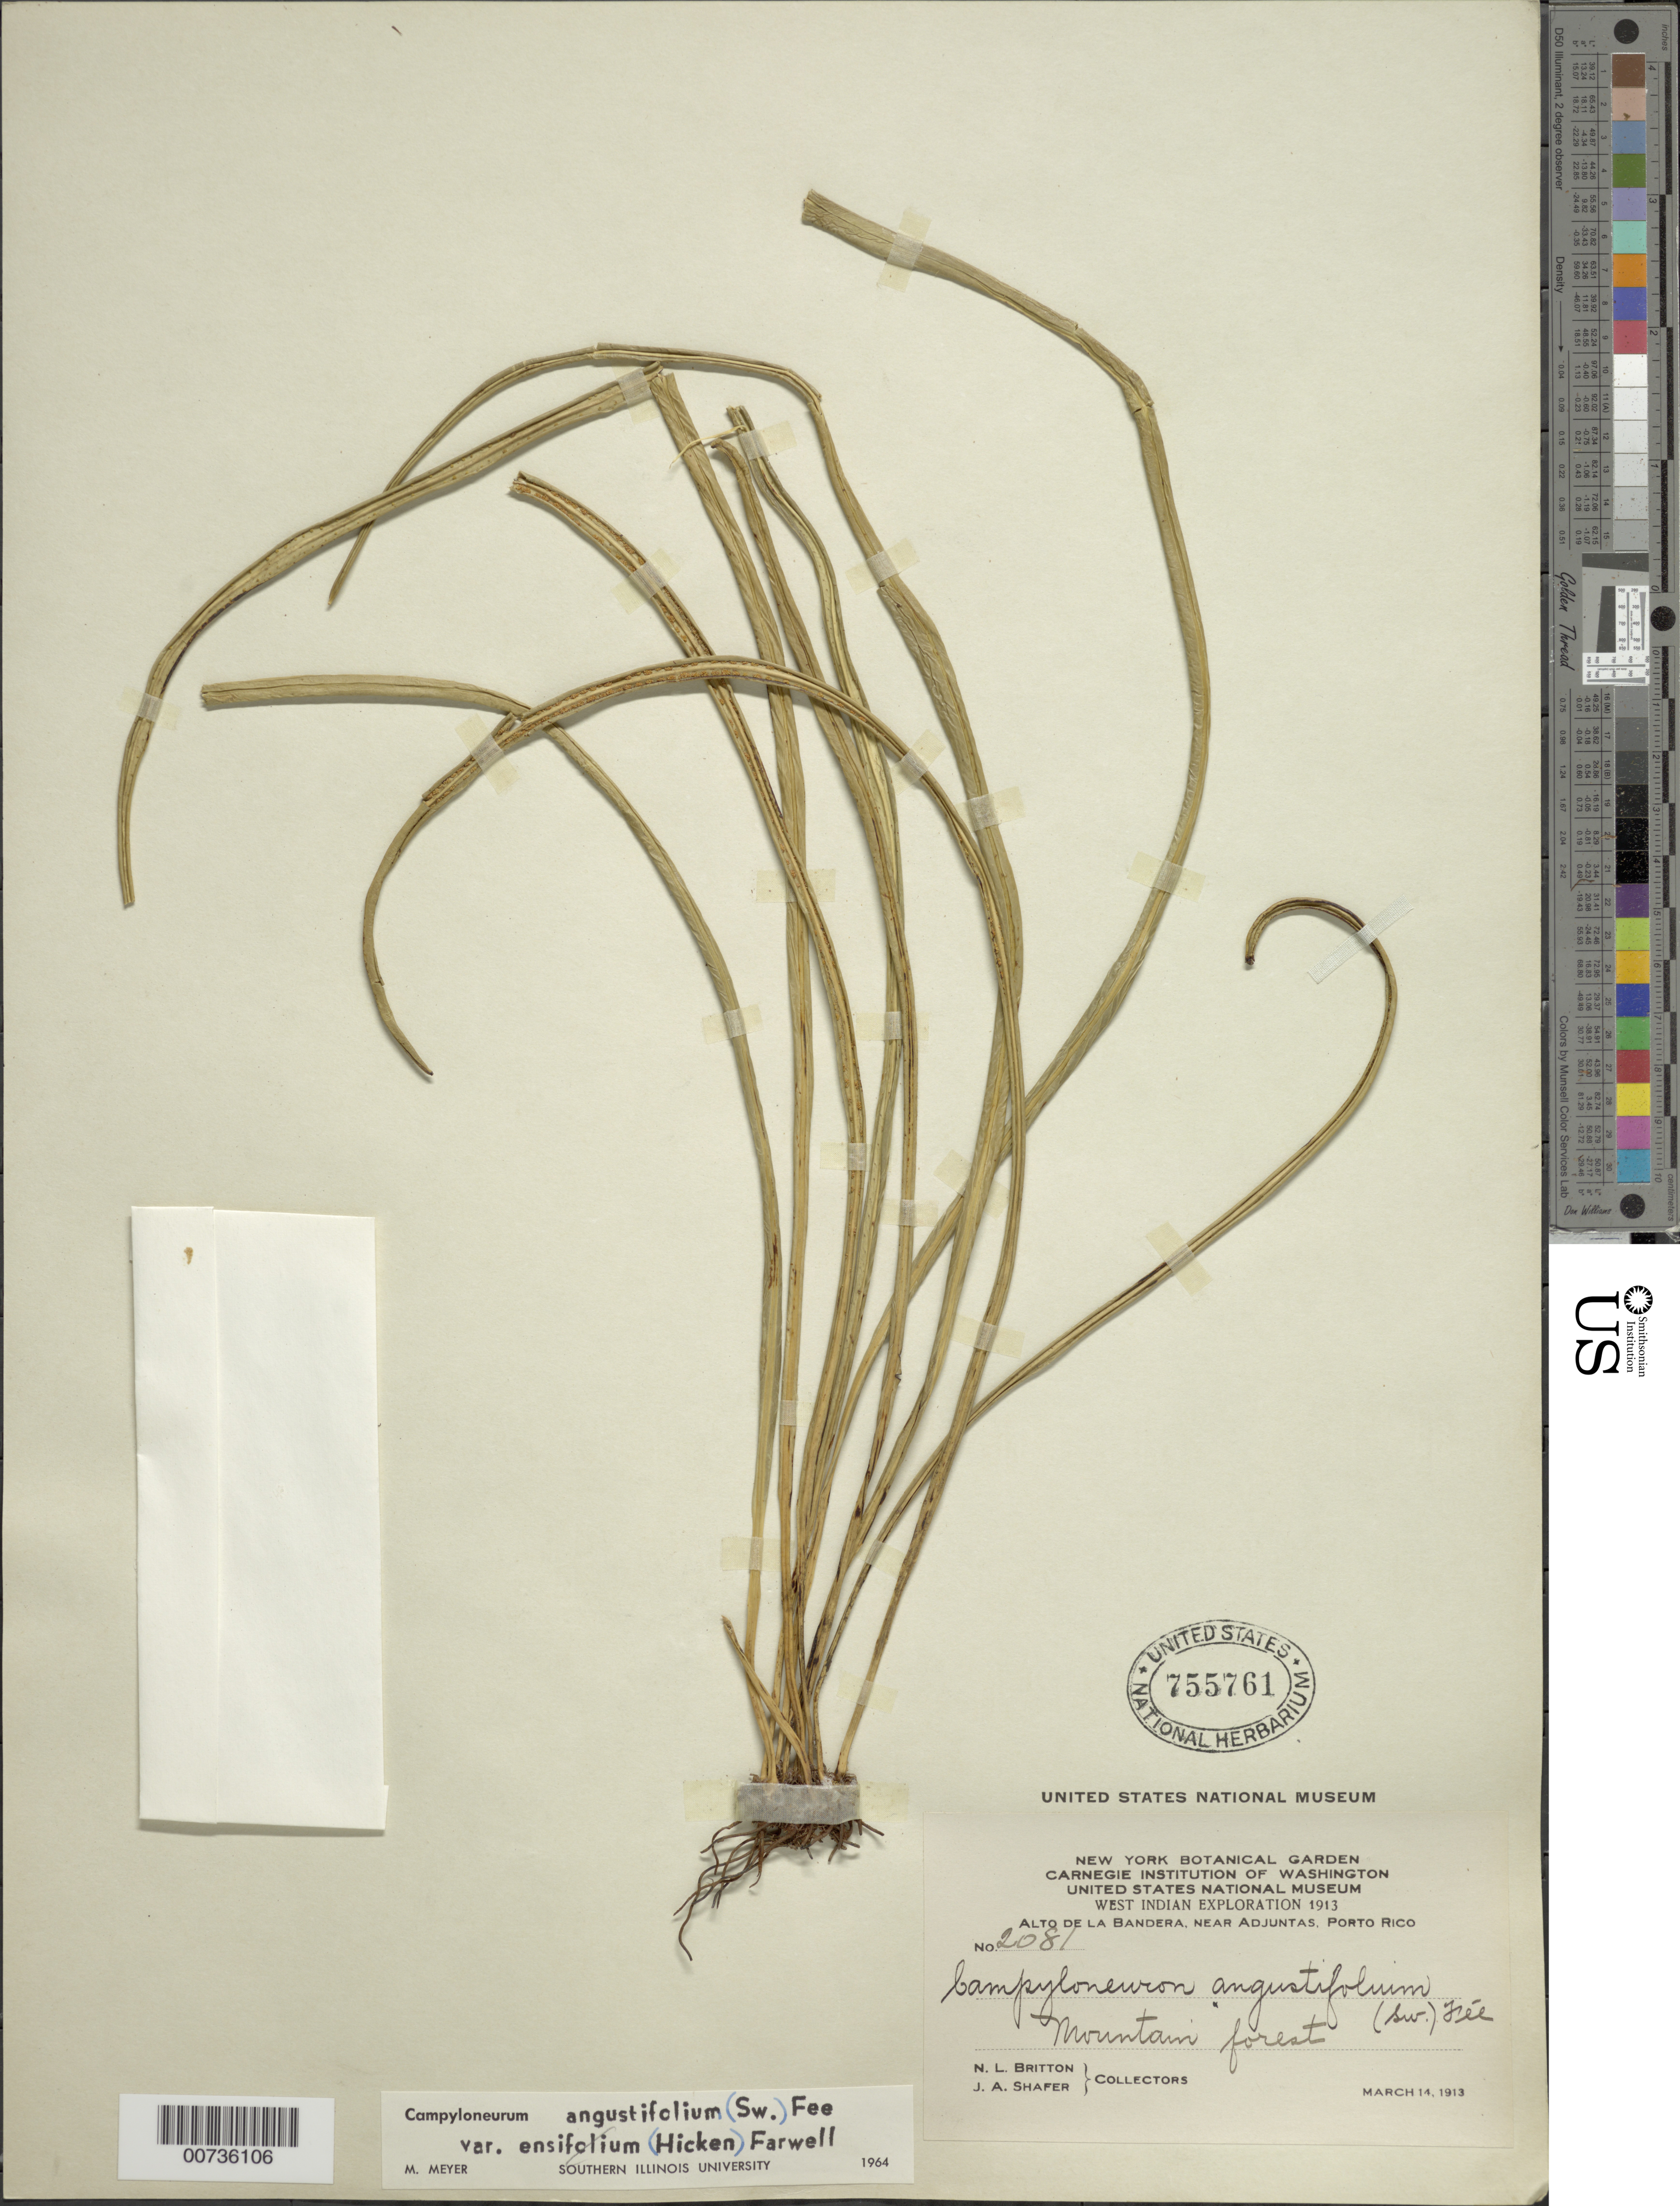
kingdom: Plantae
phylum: Tracheophyta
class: Polypodiopsida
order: Polypodiales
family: Polypodiaceae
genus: Campyloneurum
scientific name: Campyloneurum angustifolium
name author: (Sw.) Fée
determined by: Meyer, M.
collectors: N. Britton & J. A. Shafer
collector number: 2081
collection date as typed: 14 Mar 1913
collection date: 1913-03-14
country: Puerto Rico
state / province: Adjuntas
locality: Near Adjuntas, Alto de la Bandera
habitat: Mountain Forest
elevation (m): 700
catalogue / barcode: US 755761